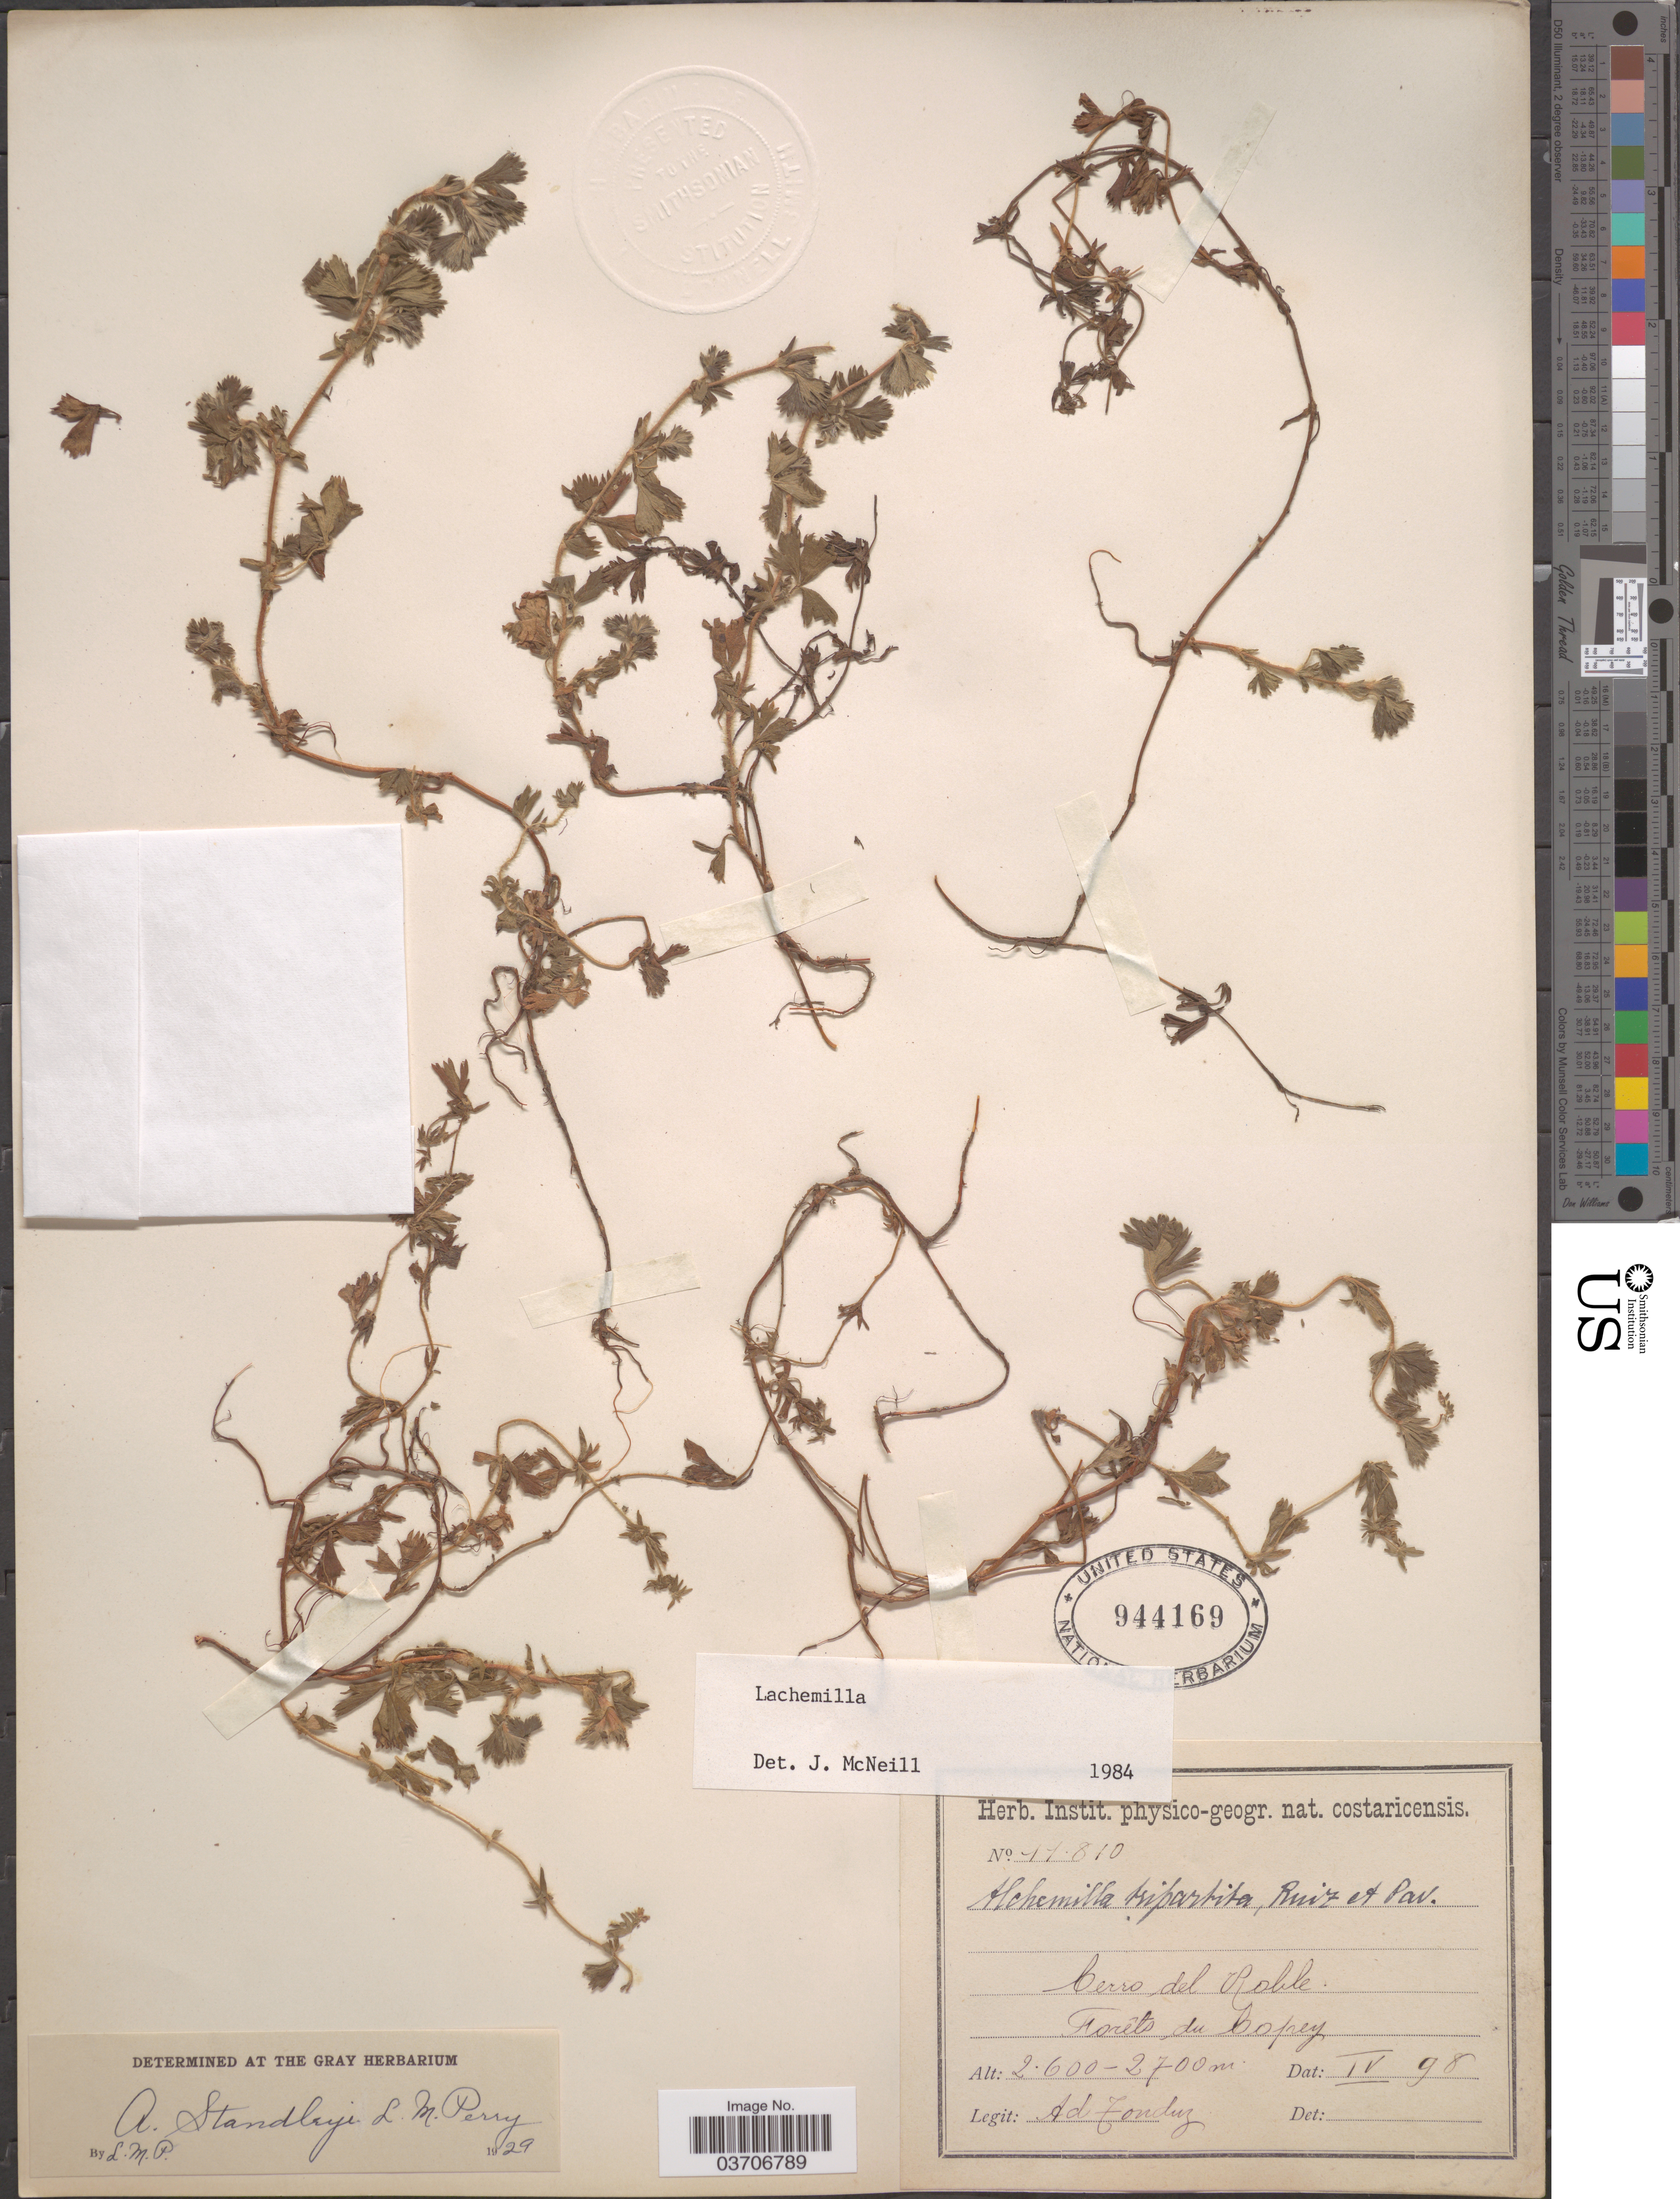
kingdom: Plantae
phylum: Tracheophyta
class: Magnoliopsida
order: Rosales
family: Rosaceae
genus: Lachemilla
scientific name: Lachemilla sp.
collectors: A. Tonduz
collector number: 11810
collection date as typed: Transcribed d/m/y: /4/98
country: Costa Rica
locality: Cerro del Roble. Forêts du Copey.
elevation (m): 2600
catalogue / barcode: US 944169